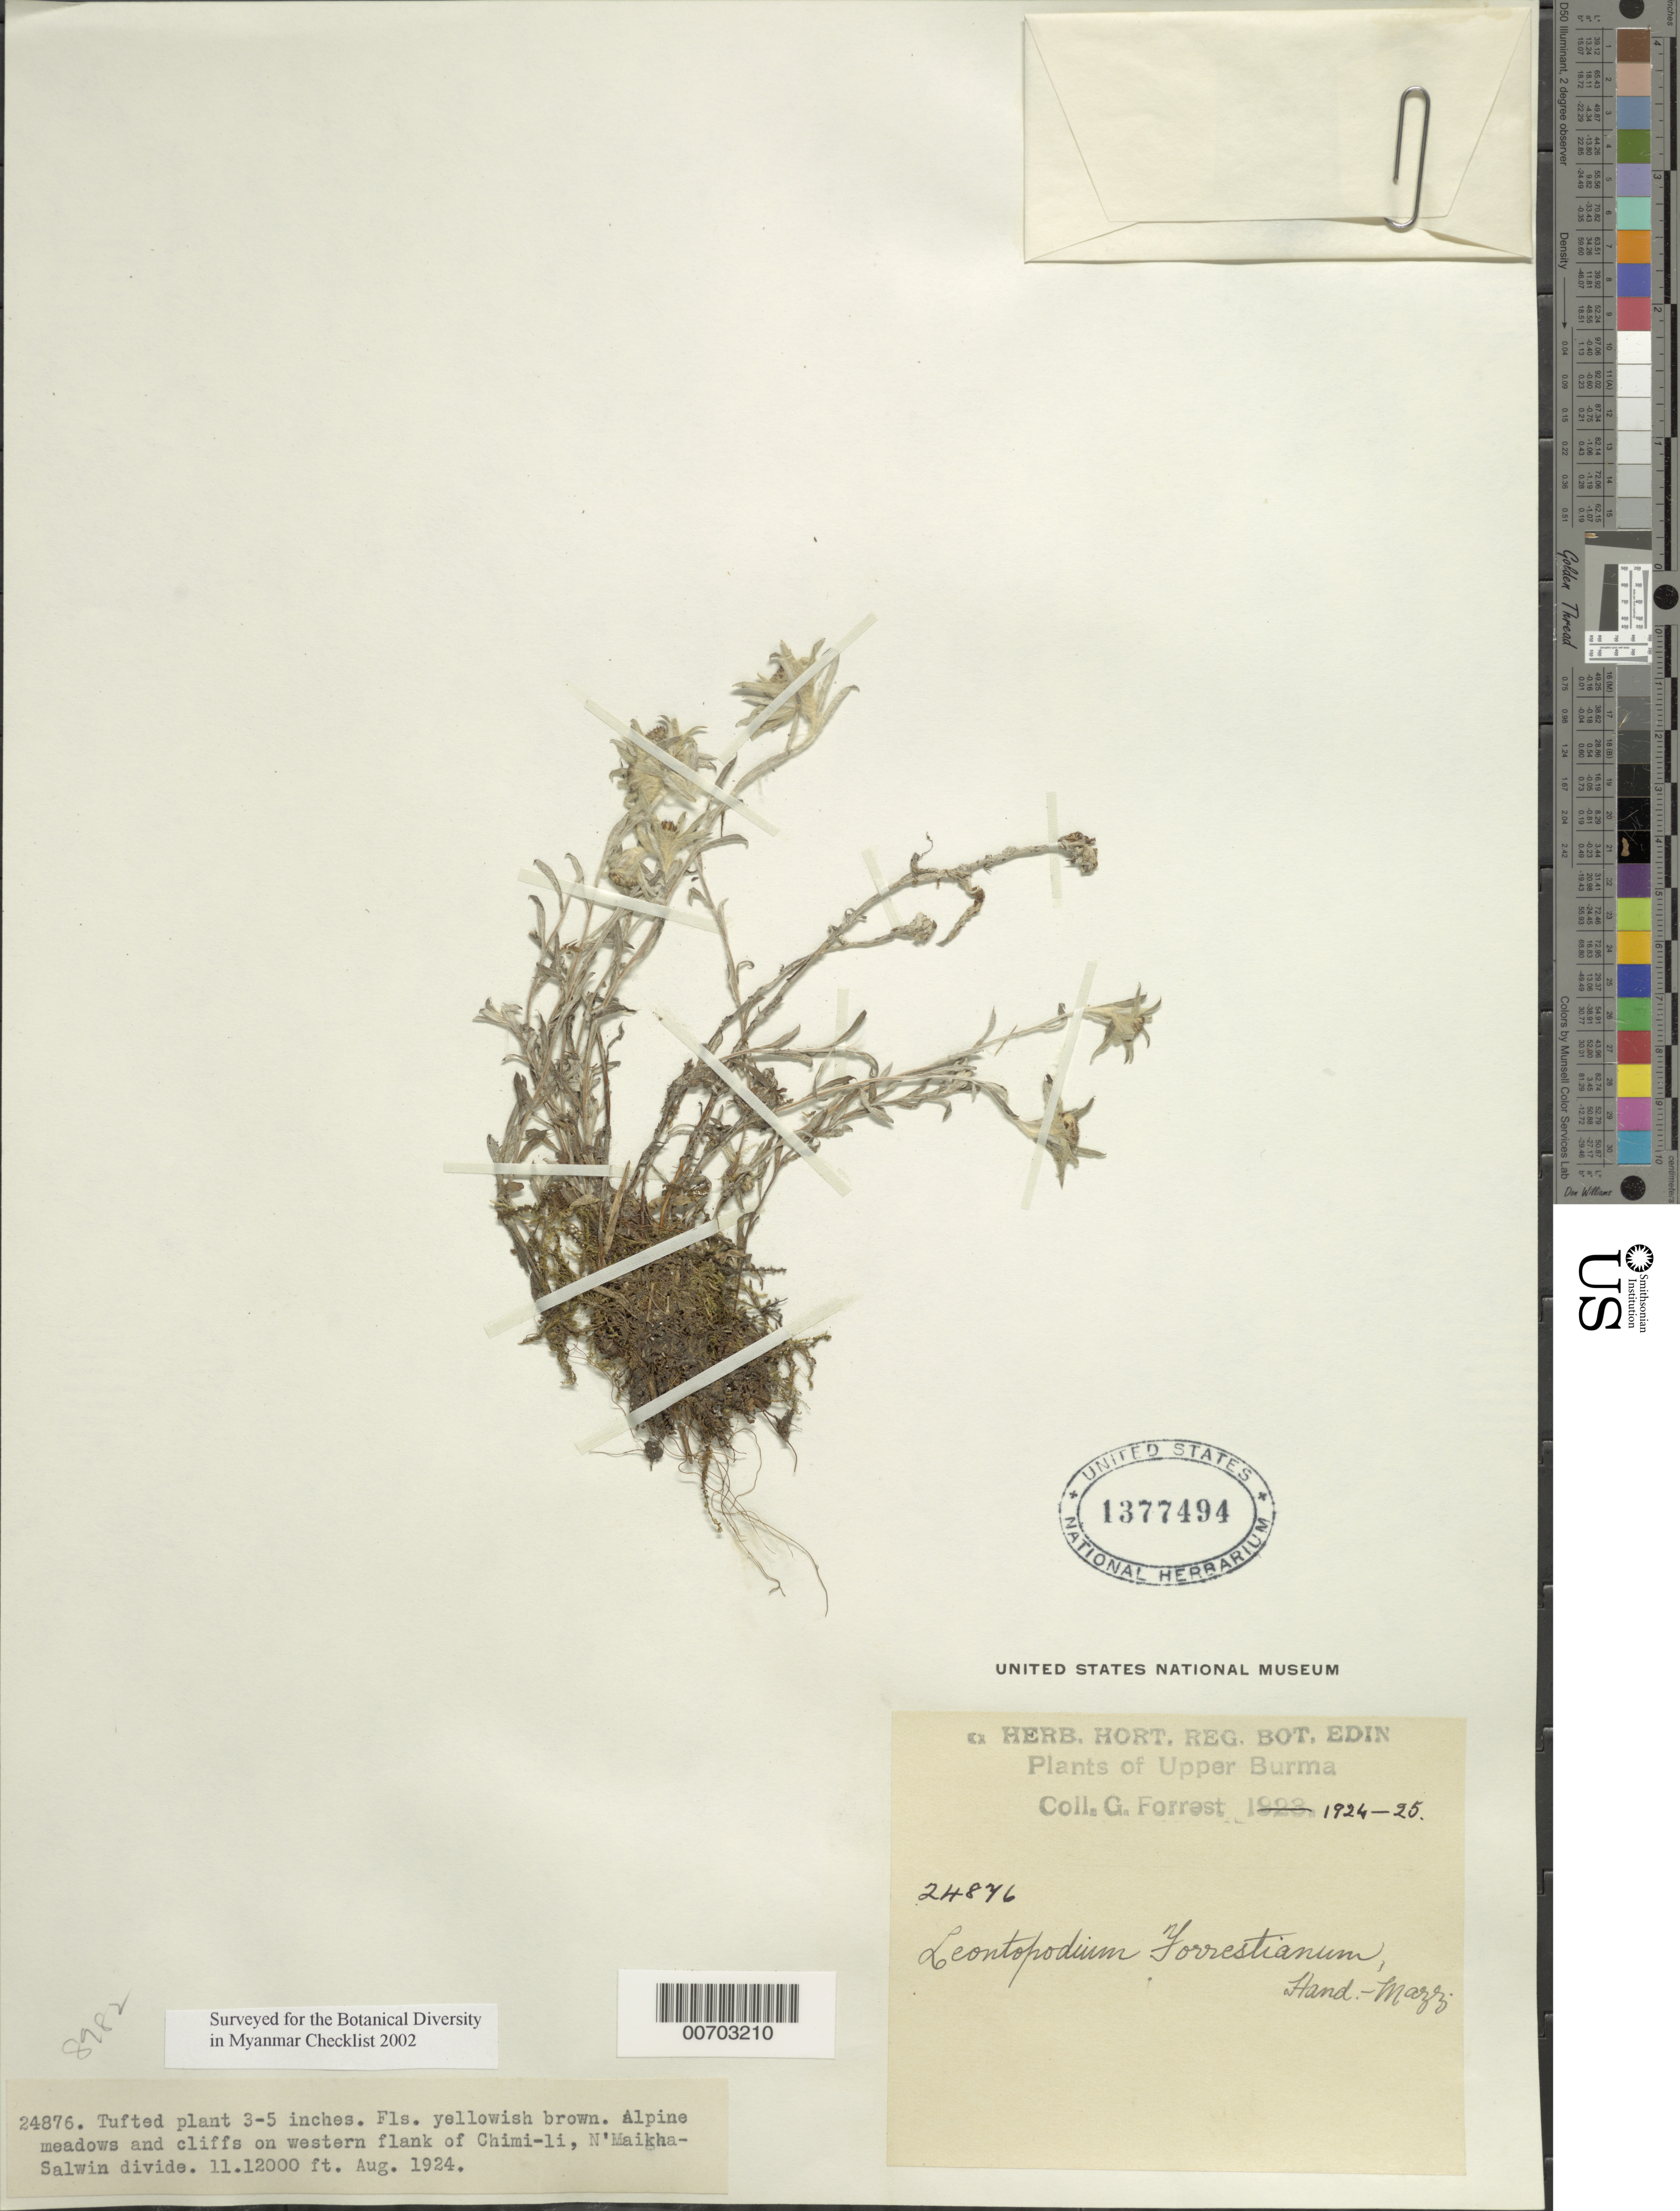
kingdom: Plantae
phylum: Tracheophyta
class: Magnoliopsida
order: Asterales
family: Asteraceae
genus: Leontopodium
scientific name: Leontopodium forrestianum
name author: Hand.-Mazz.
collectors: G. Forrest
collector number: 24876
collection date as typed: Aug 1924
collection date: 1924-08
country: Myanmar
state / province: Kachin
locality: N'Maikha-Salwin Divide, Chimi-li, W flank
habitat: Alpine meadows and cliffs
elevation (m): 3353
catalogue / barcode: US 1377494